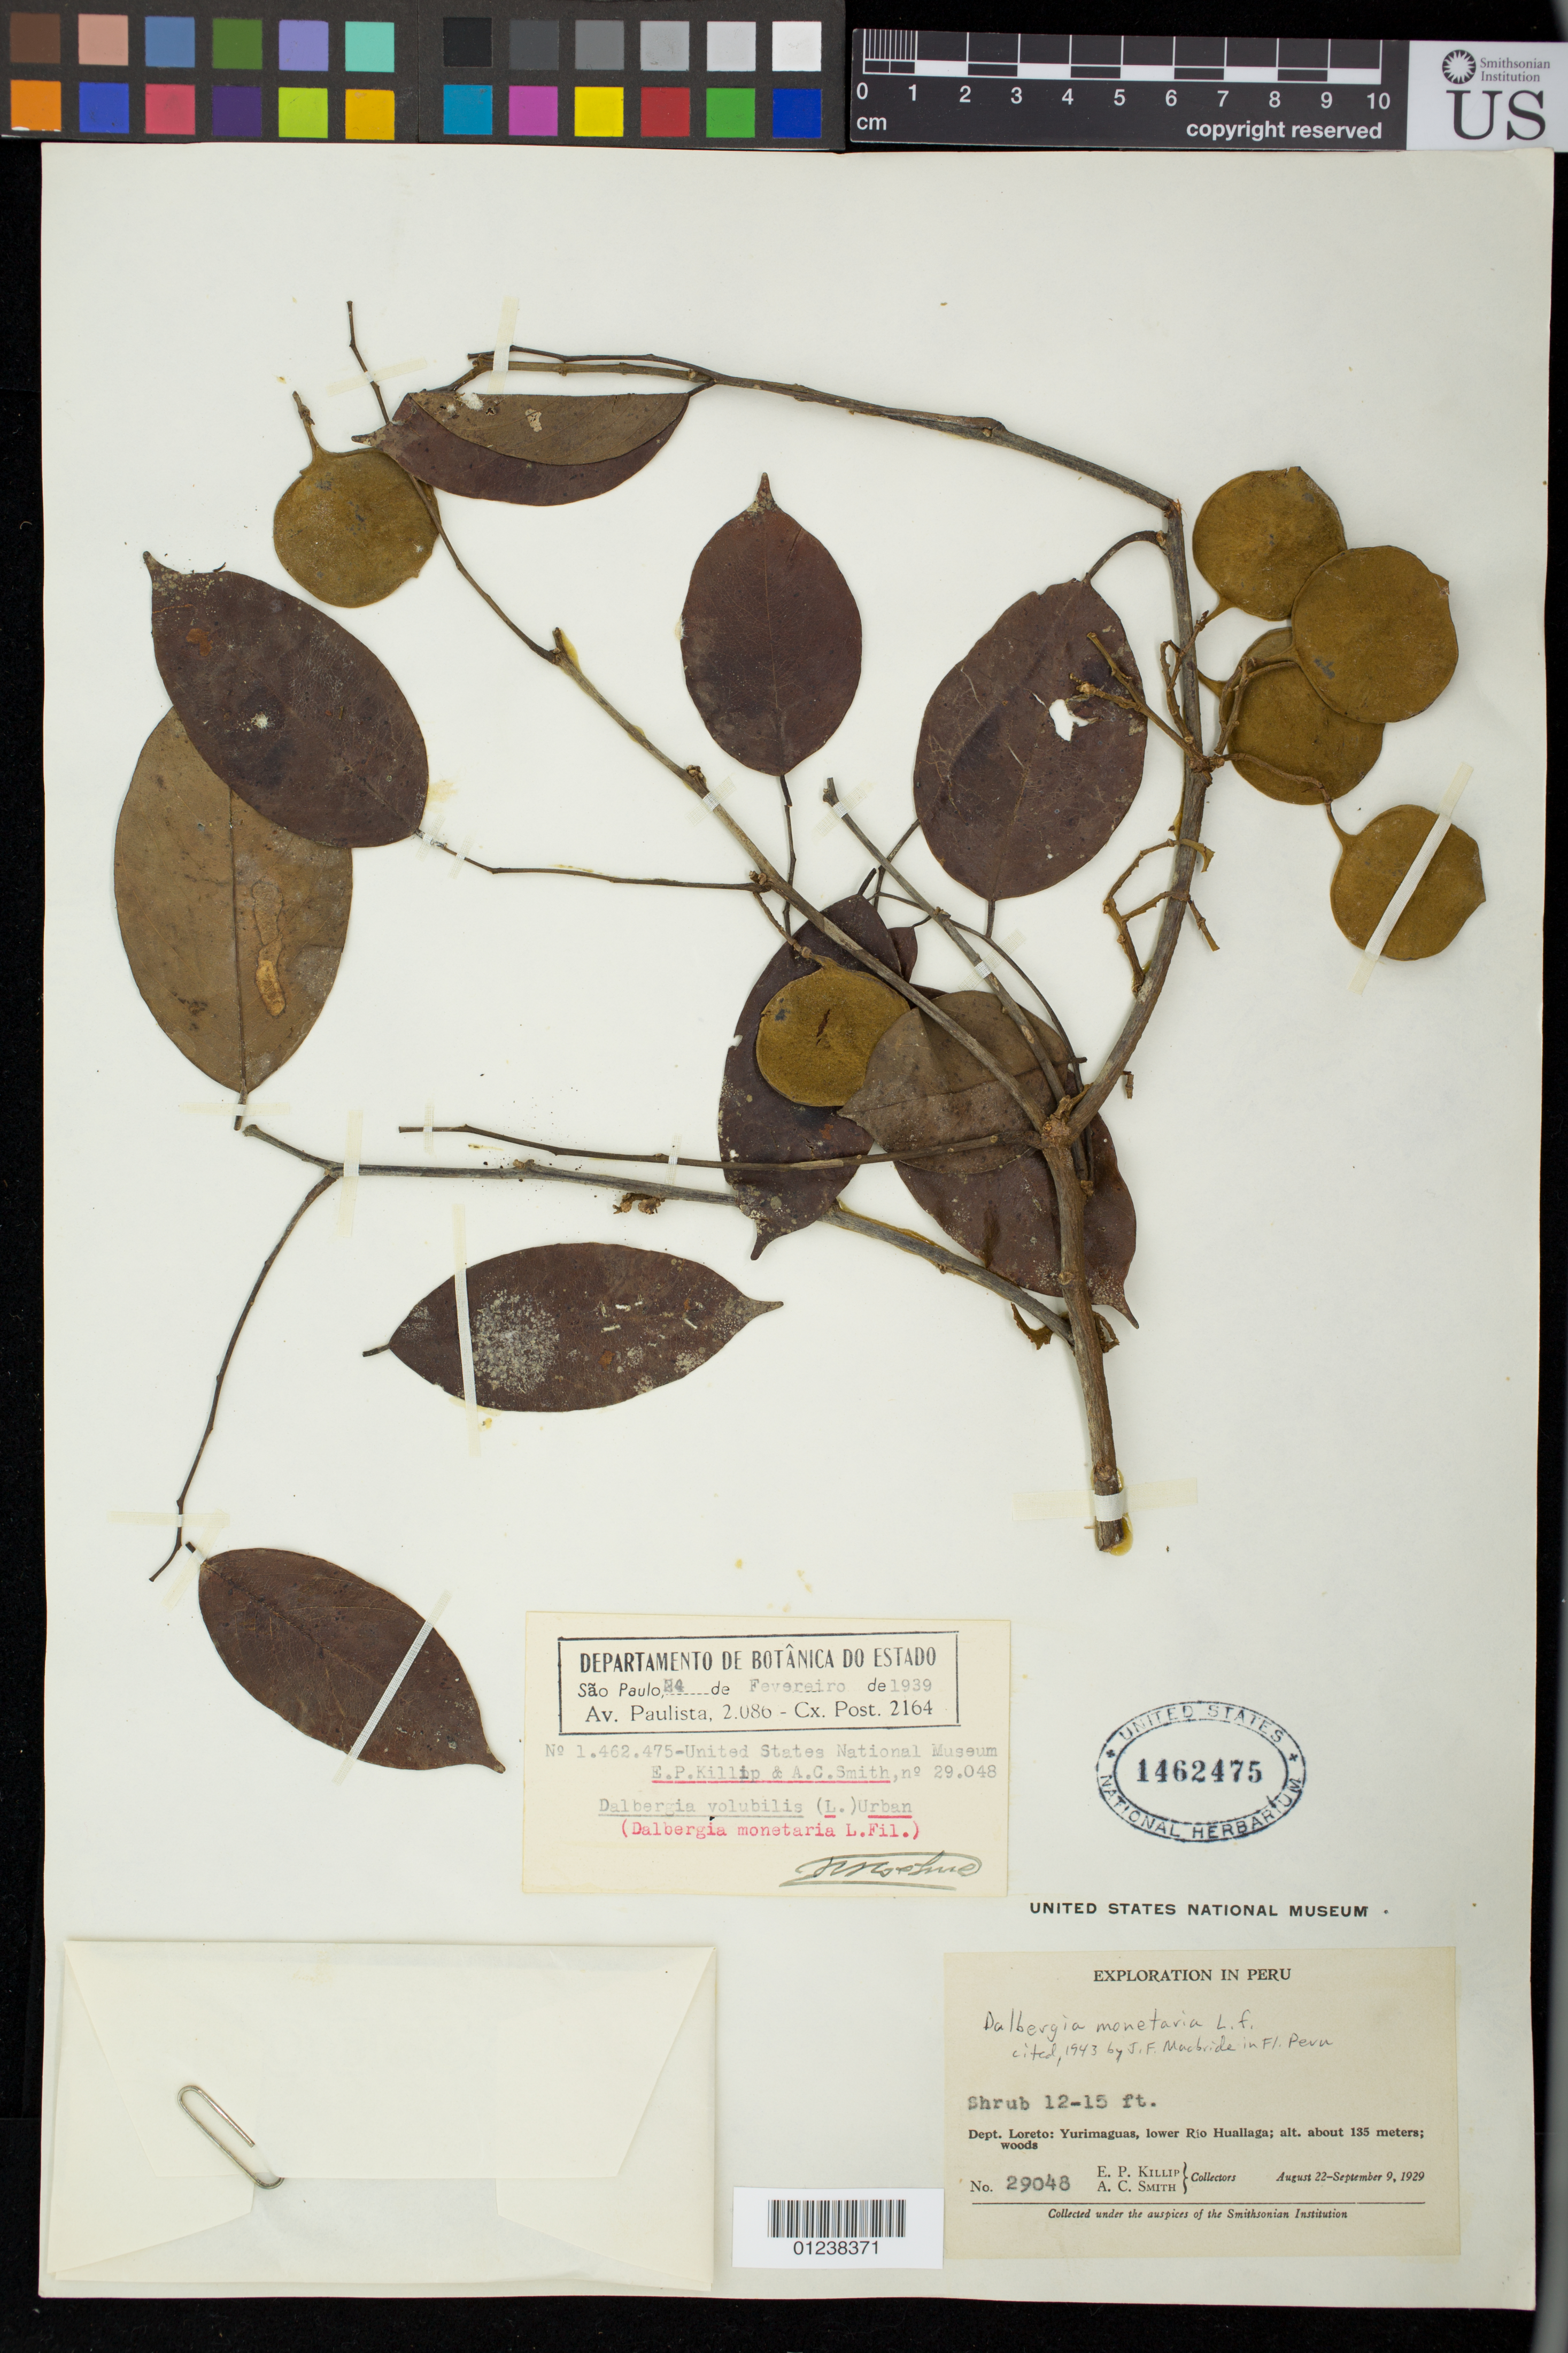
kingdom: Plantae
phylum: Tracheophyta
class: Magnoliopsida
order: Fabales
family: Fabaceae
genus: Dalbergia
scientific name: Dalbergia monetaria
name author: L. f.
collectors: E. P. Killip & A. C. Smith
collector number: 29048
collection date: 1929-08-22/1929-09-09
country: Peru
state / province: Loreto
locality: Yurimaguas, lower Rio Huallaga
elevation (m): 135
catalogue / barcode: US 1462475